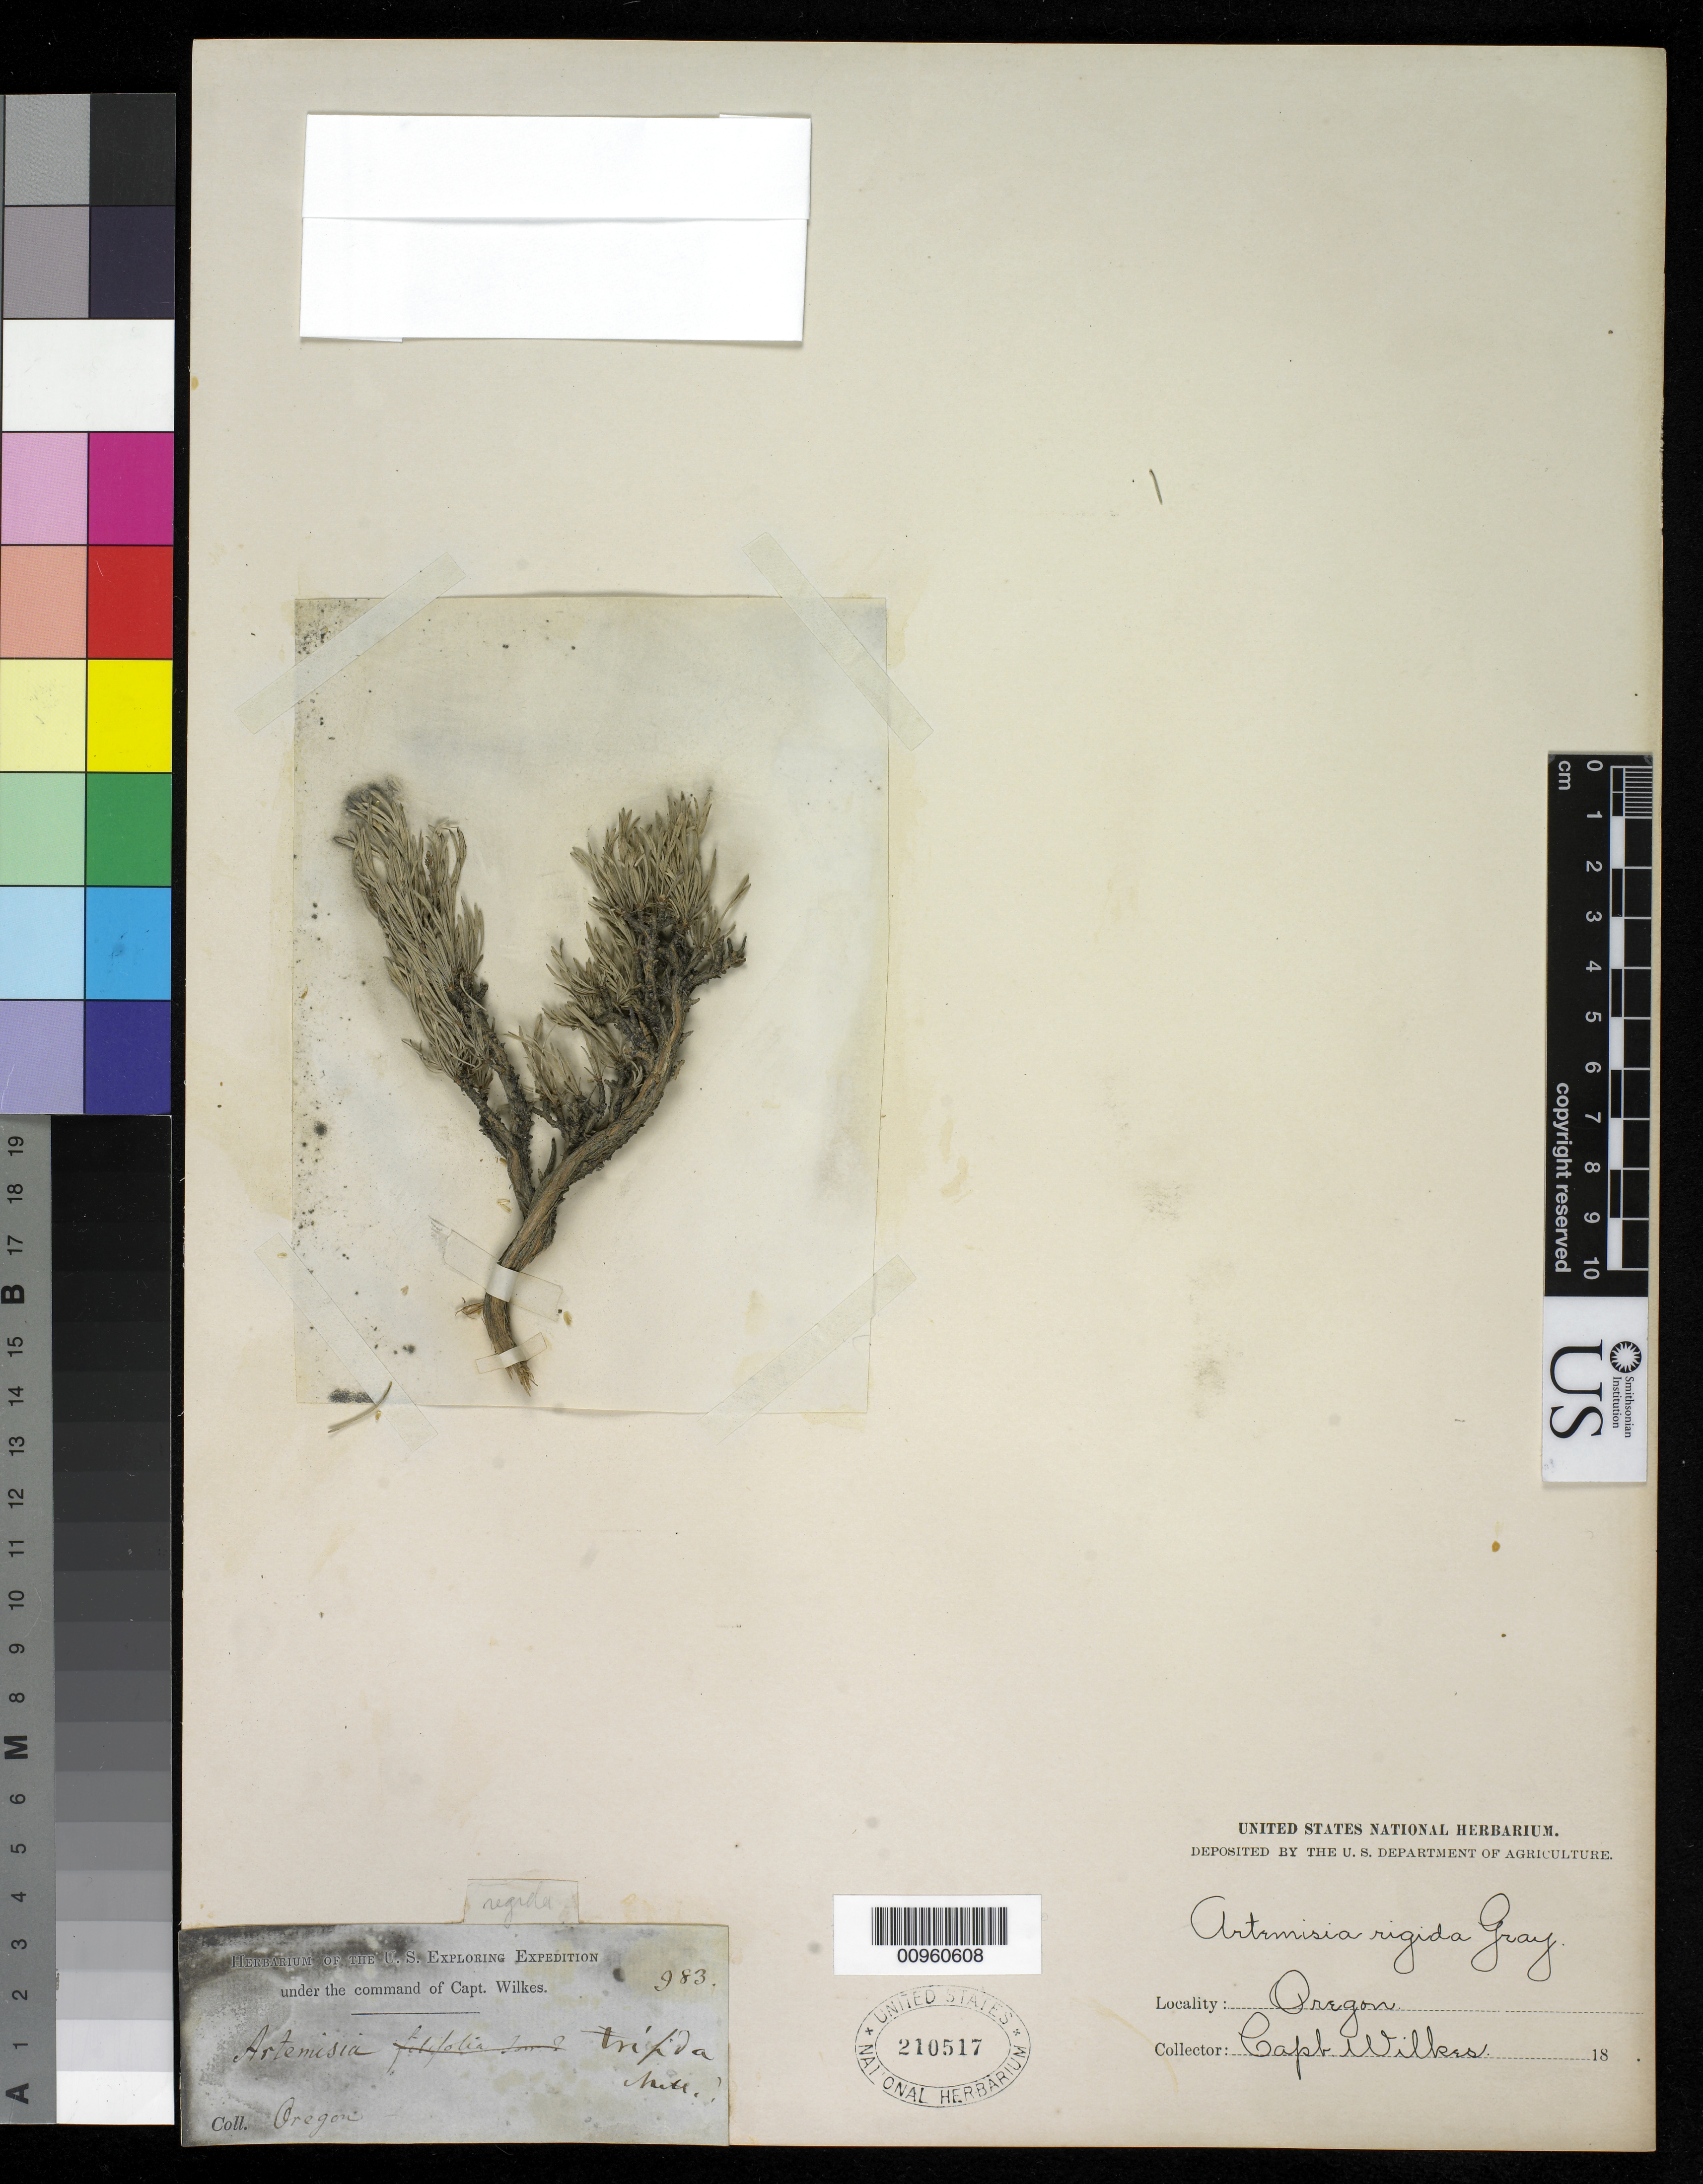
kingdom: Plantae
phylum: Tracheophyta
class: Magnoliopsida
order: Asterales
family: Asteraceae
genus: Artemisia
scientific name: Artemisia rigida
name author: (Nutt.) A. Gray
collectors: Wilkes Explor. Exped.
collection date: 1838/1842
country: United States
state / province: Oregon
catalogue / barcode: US 210517